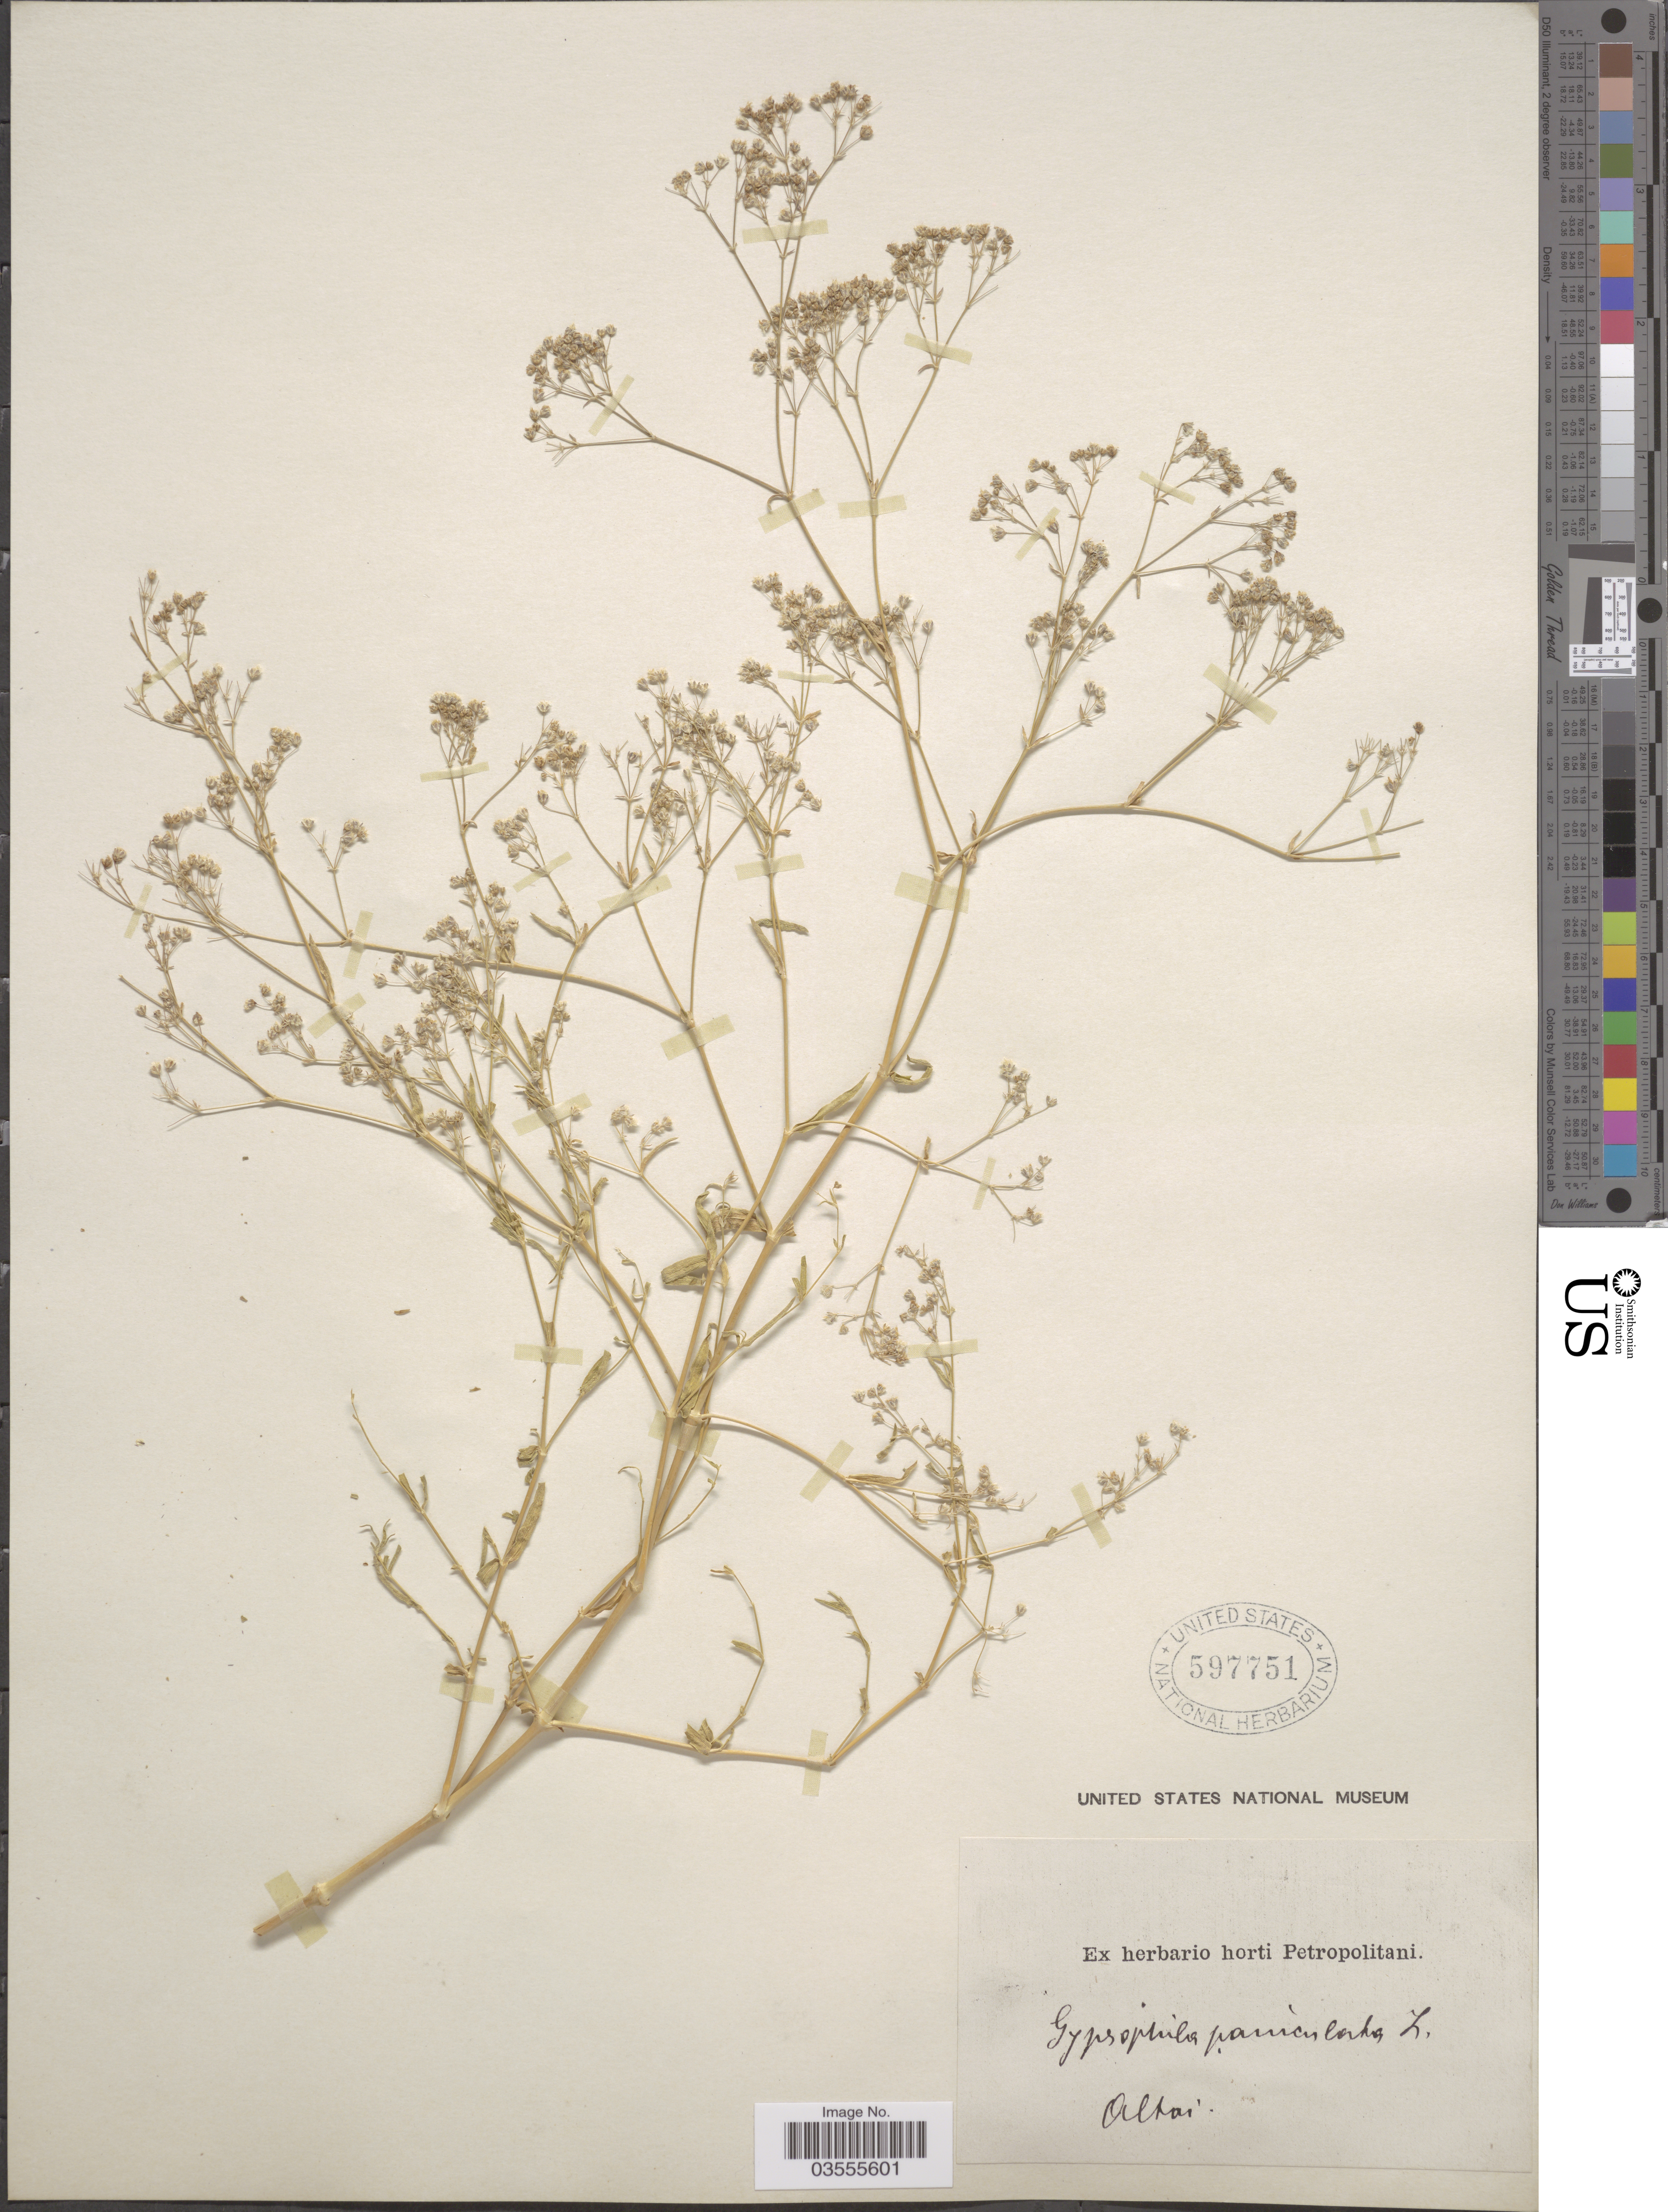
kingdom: Plantae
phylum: Tracheophyta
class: Magnoliopsida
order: Caryophyllales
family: Caryophyllaceae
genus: Gypsophila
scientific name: Gypsophila paniculata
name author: L.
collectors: ex Horto Bot. Petropolitano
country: Russian Federation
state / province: Altai Republic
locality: Altai.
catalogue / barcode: US 597751